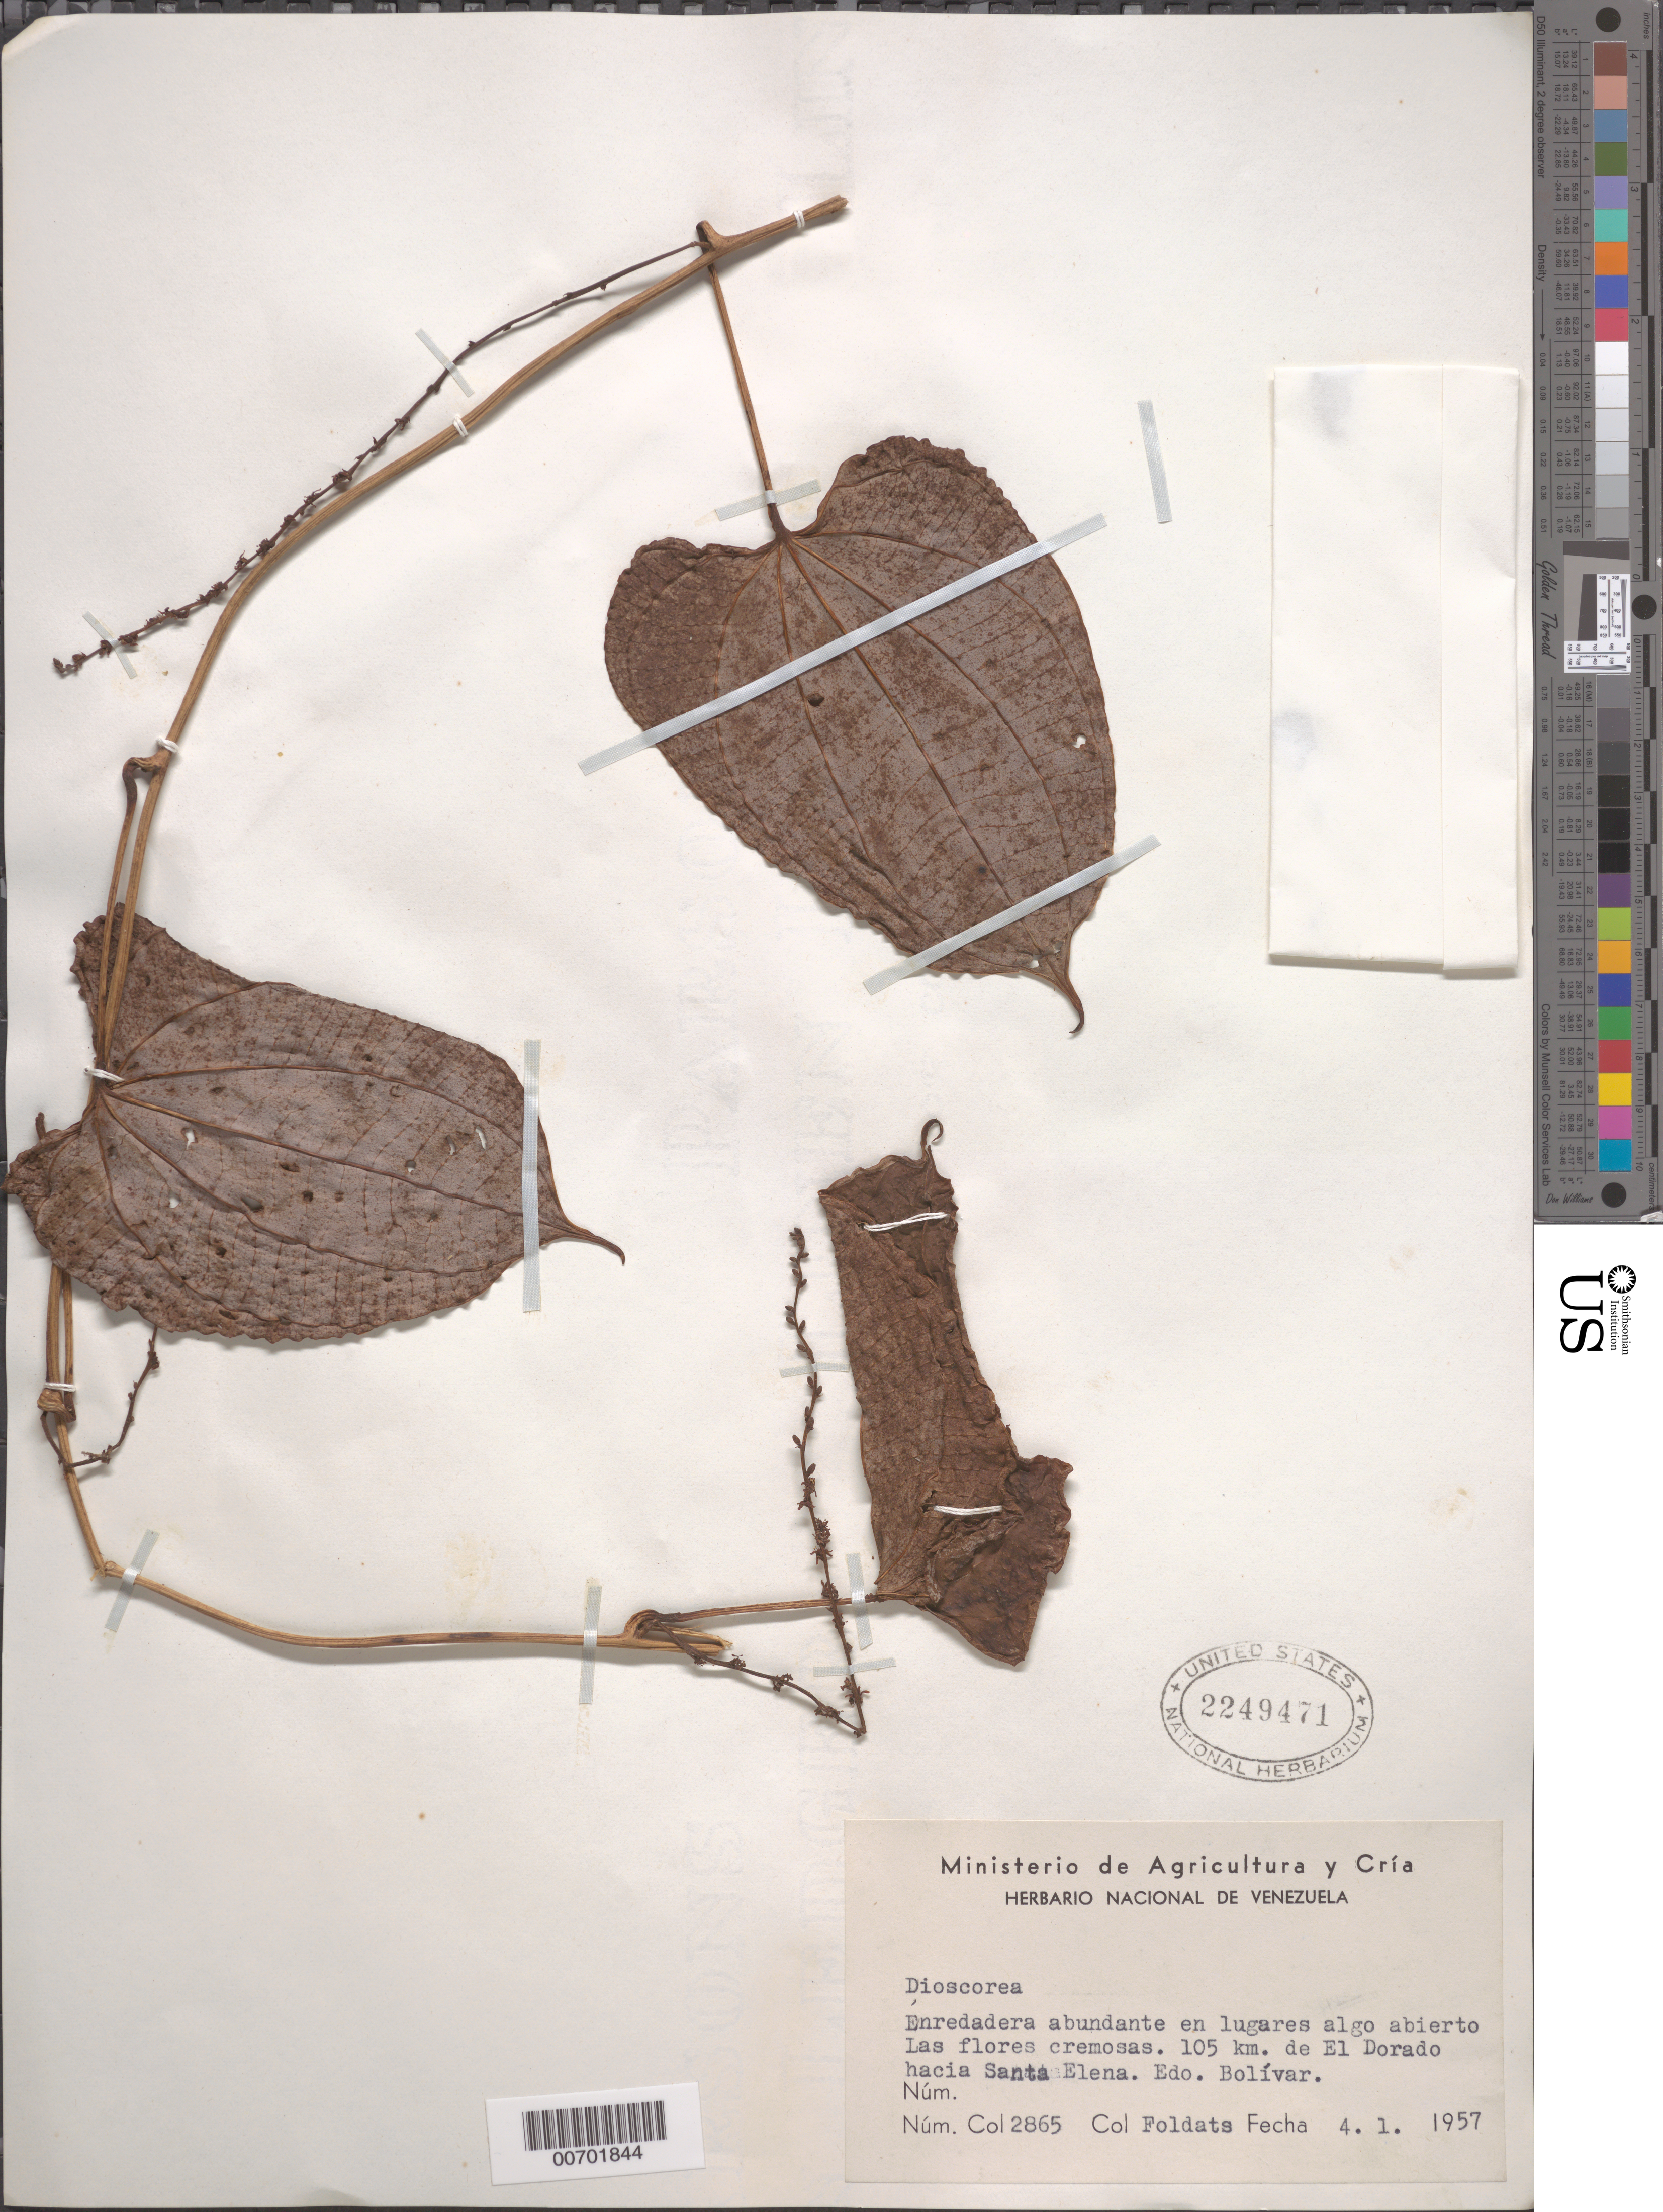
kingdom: Plantae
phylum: Tracheophyta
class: Liliopsida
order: Dioscoreales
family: Dioscoreaceae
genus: Dioscorea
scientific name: Dioscorea sp.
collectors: E. Foldats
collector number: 2865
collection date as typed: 4-Jan-57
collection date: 1957-01-04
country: Venezuela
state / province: Bolívar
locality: El Dorado, 105 km hacia Santa Elena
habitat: Lugares algo abierto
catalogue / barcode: US 2249471